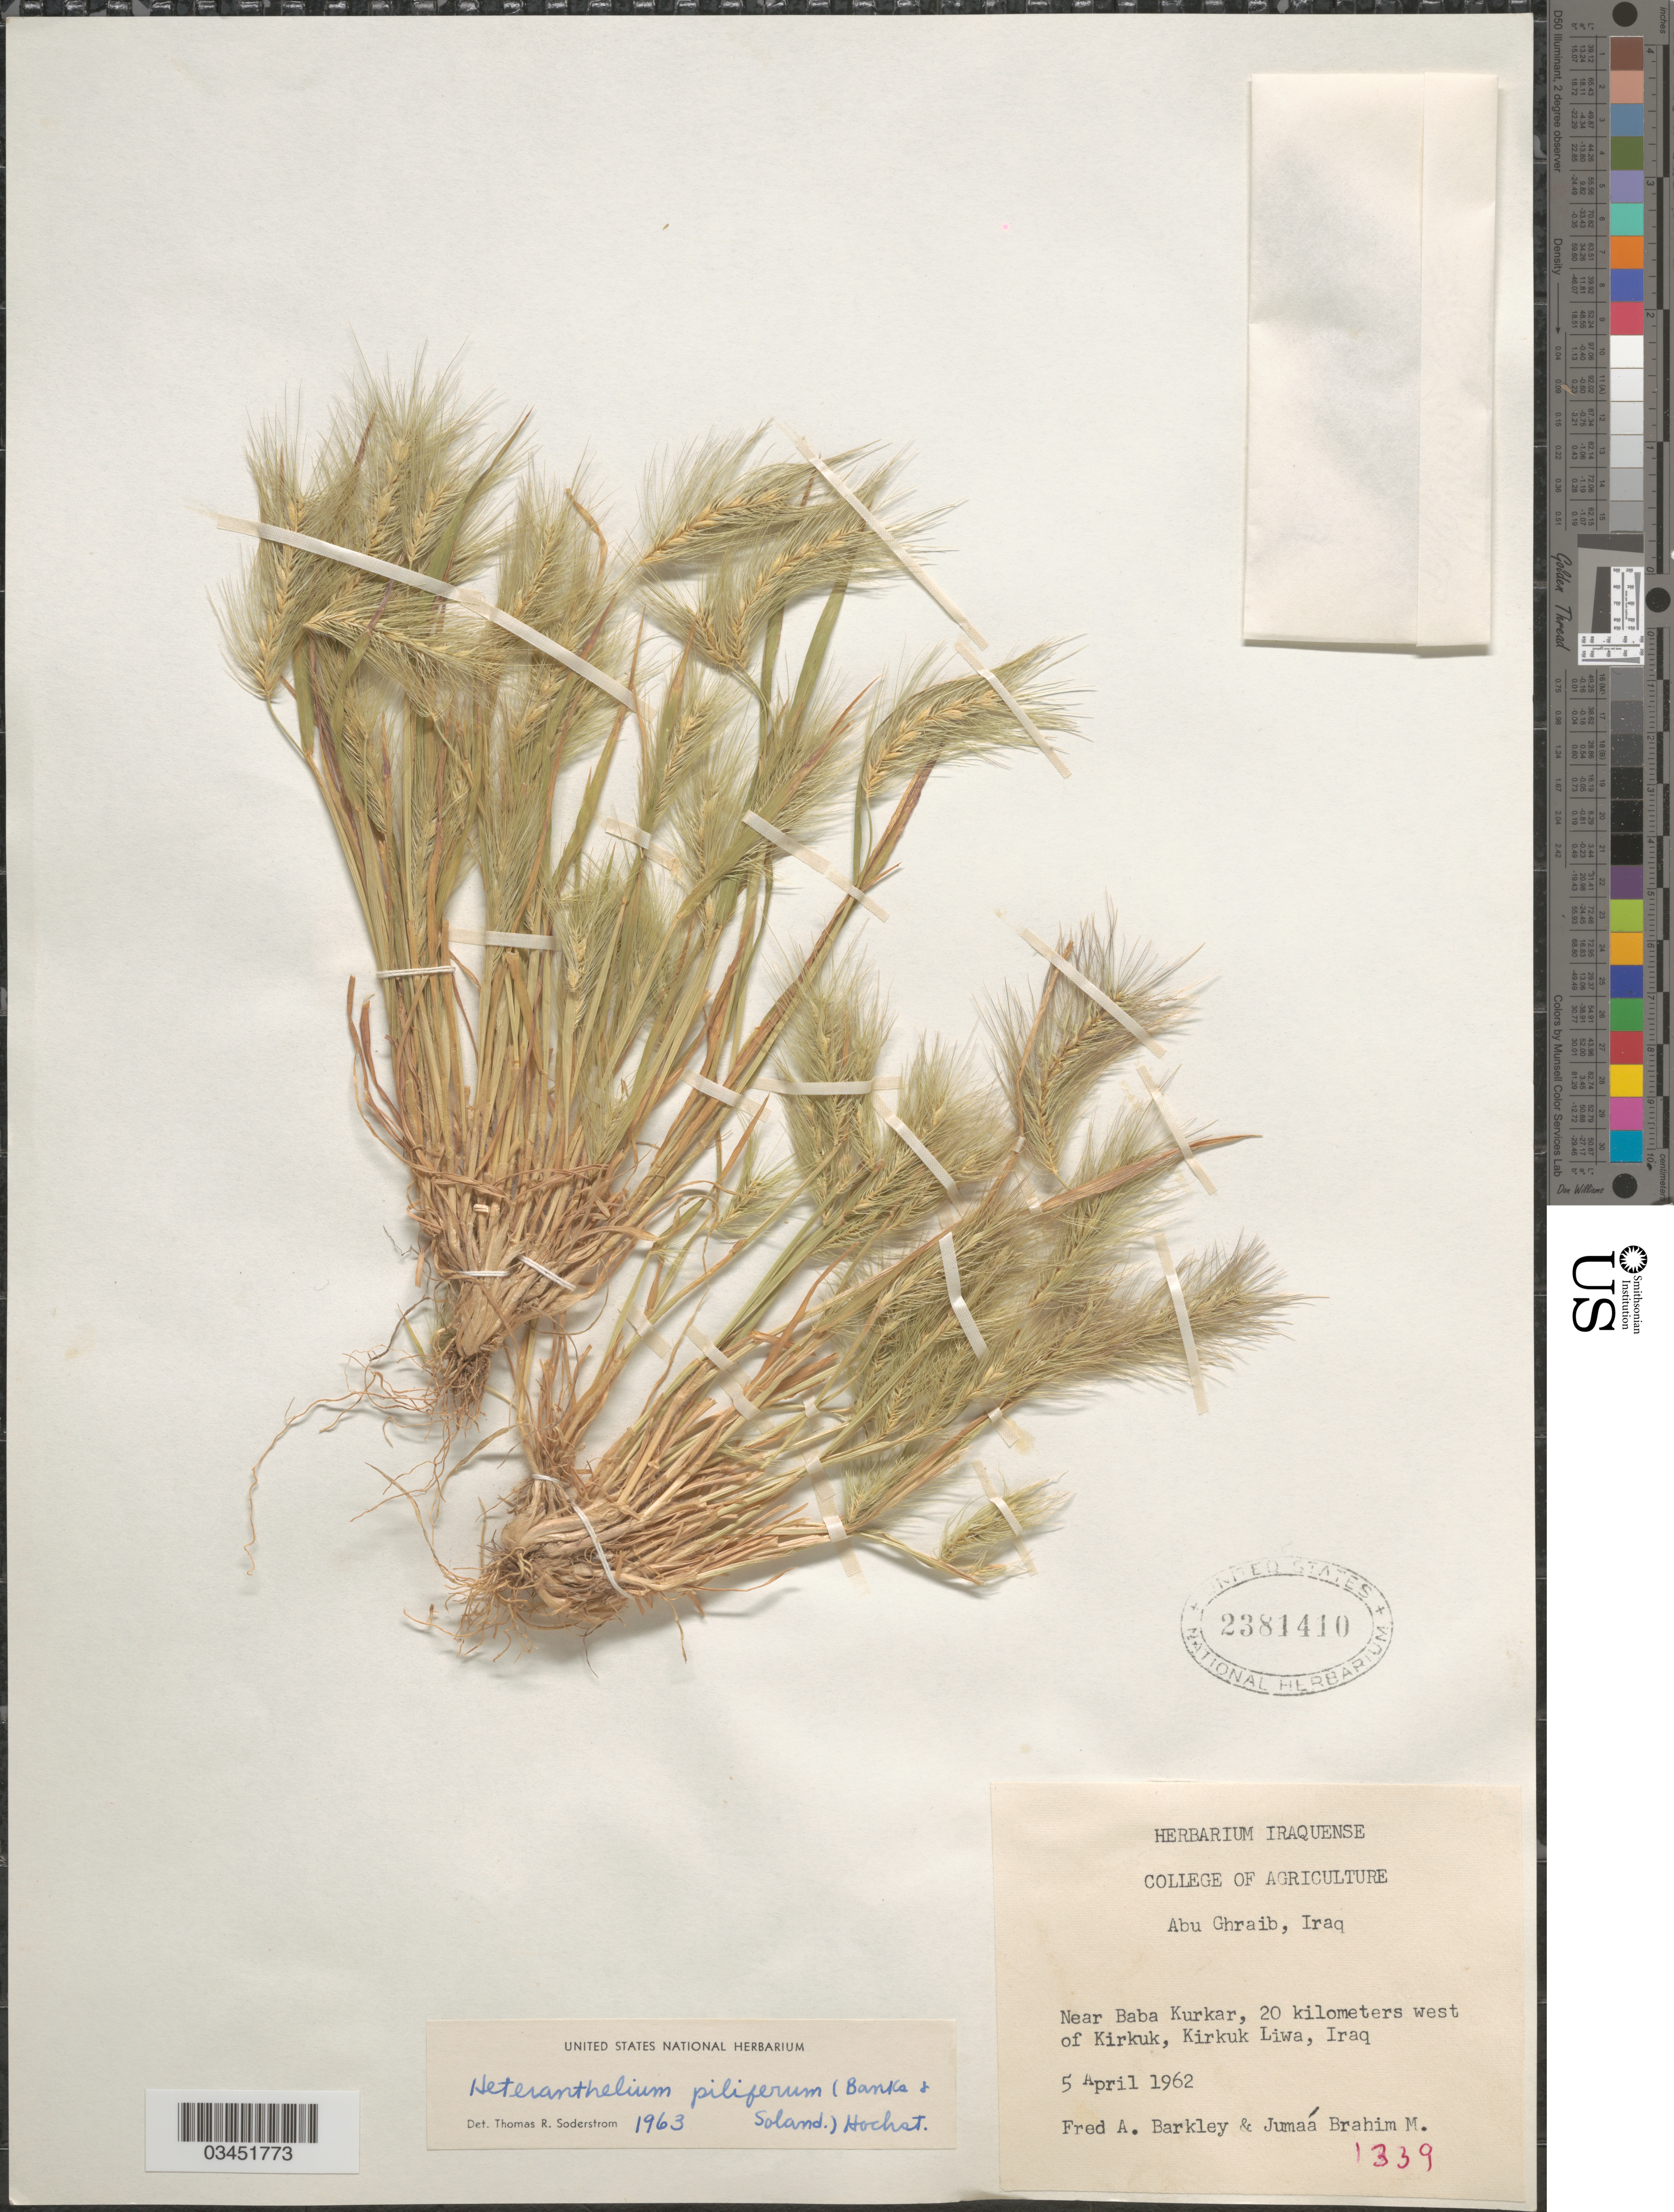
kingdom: Plantae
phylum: Tracheophyta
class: Liliopsida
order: Poales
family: Poaceae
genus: Heteranthelium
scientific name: Heteranthelium piliferum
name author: (Sol.) Hochst.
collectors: F. A. Barkley & J. B. Mohamed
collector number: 1339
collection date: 1962-04-05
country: Iraq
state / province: Kirkūk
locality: Abu Ghraib. Near Baba Kurkar, 20 kilometers west of Kirkuk, Kirkuk Liwa.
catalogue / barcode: US 2381410